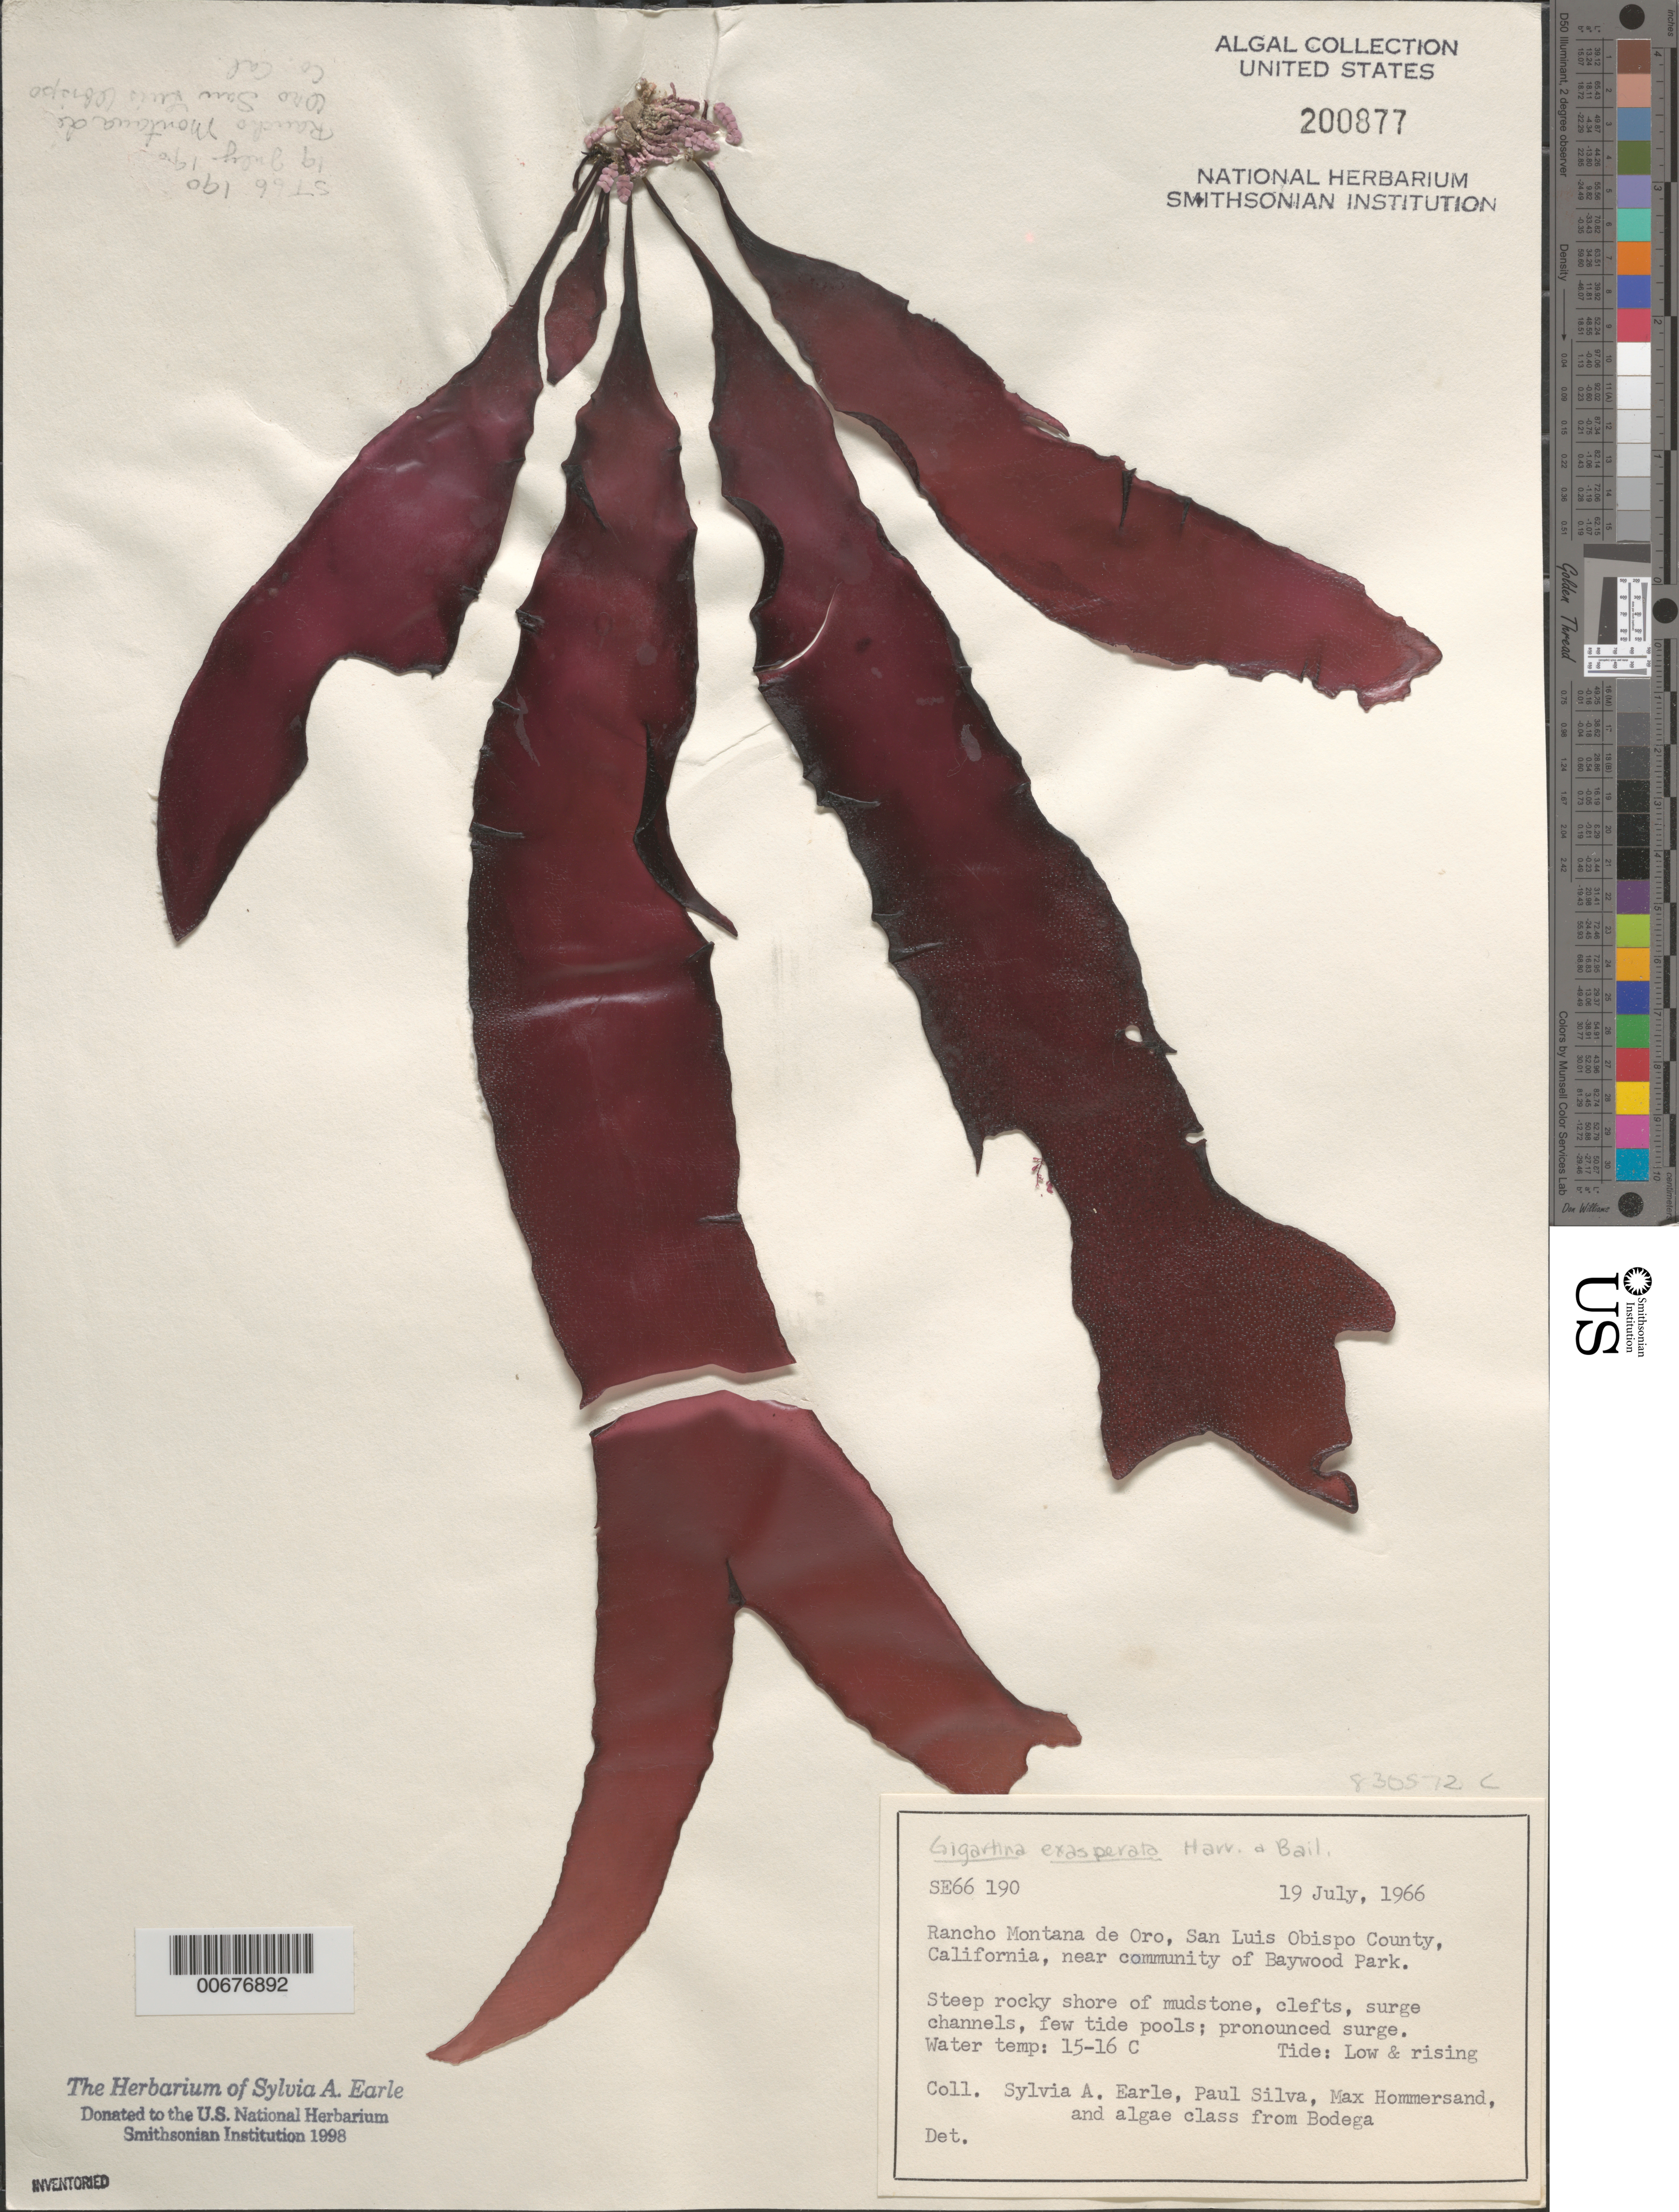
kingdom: Plantae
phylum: Rhodophyta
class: Florideophyceae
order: Gigartinales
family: Gigartinaceae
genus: Chondracanthus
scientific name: Chondracanthus exasperatus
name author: (Harv. & J. Bailey) J.R. Hughey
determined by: Algae name updating Project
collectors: S. A. Earle, P. C. Silva, M. H. Hommersand & Bodega Algae Class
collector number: SE 66190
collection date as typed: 19 Jul 1966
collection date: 1966-07-19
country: United States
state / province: California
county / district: San Luis Obispo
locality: Rancho Montana de Oro, near Baywood Park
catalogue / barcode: US 200877